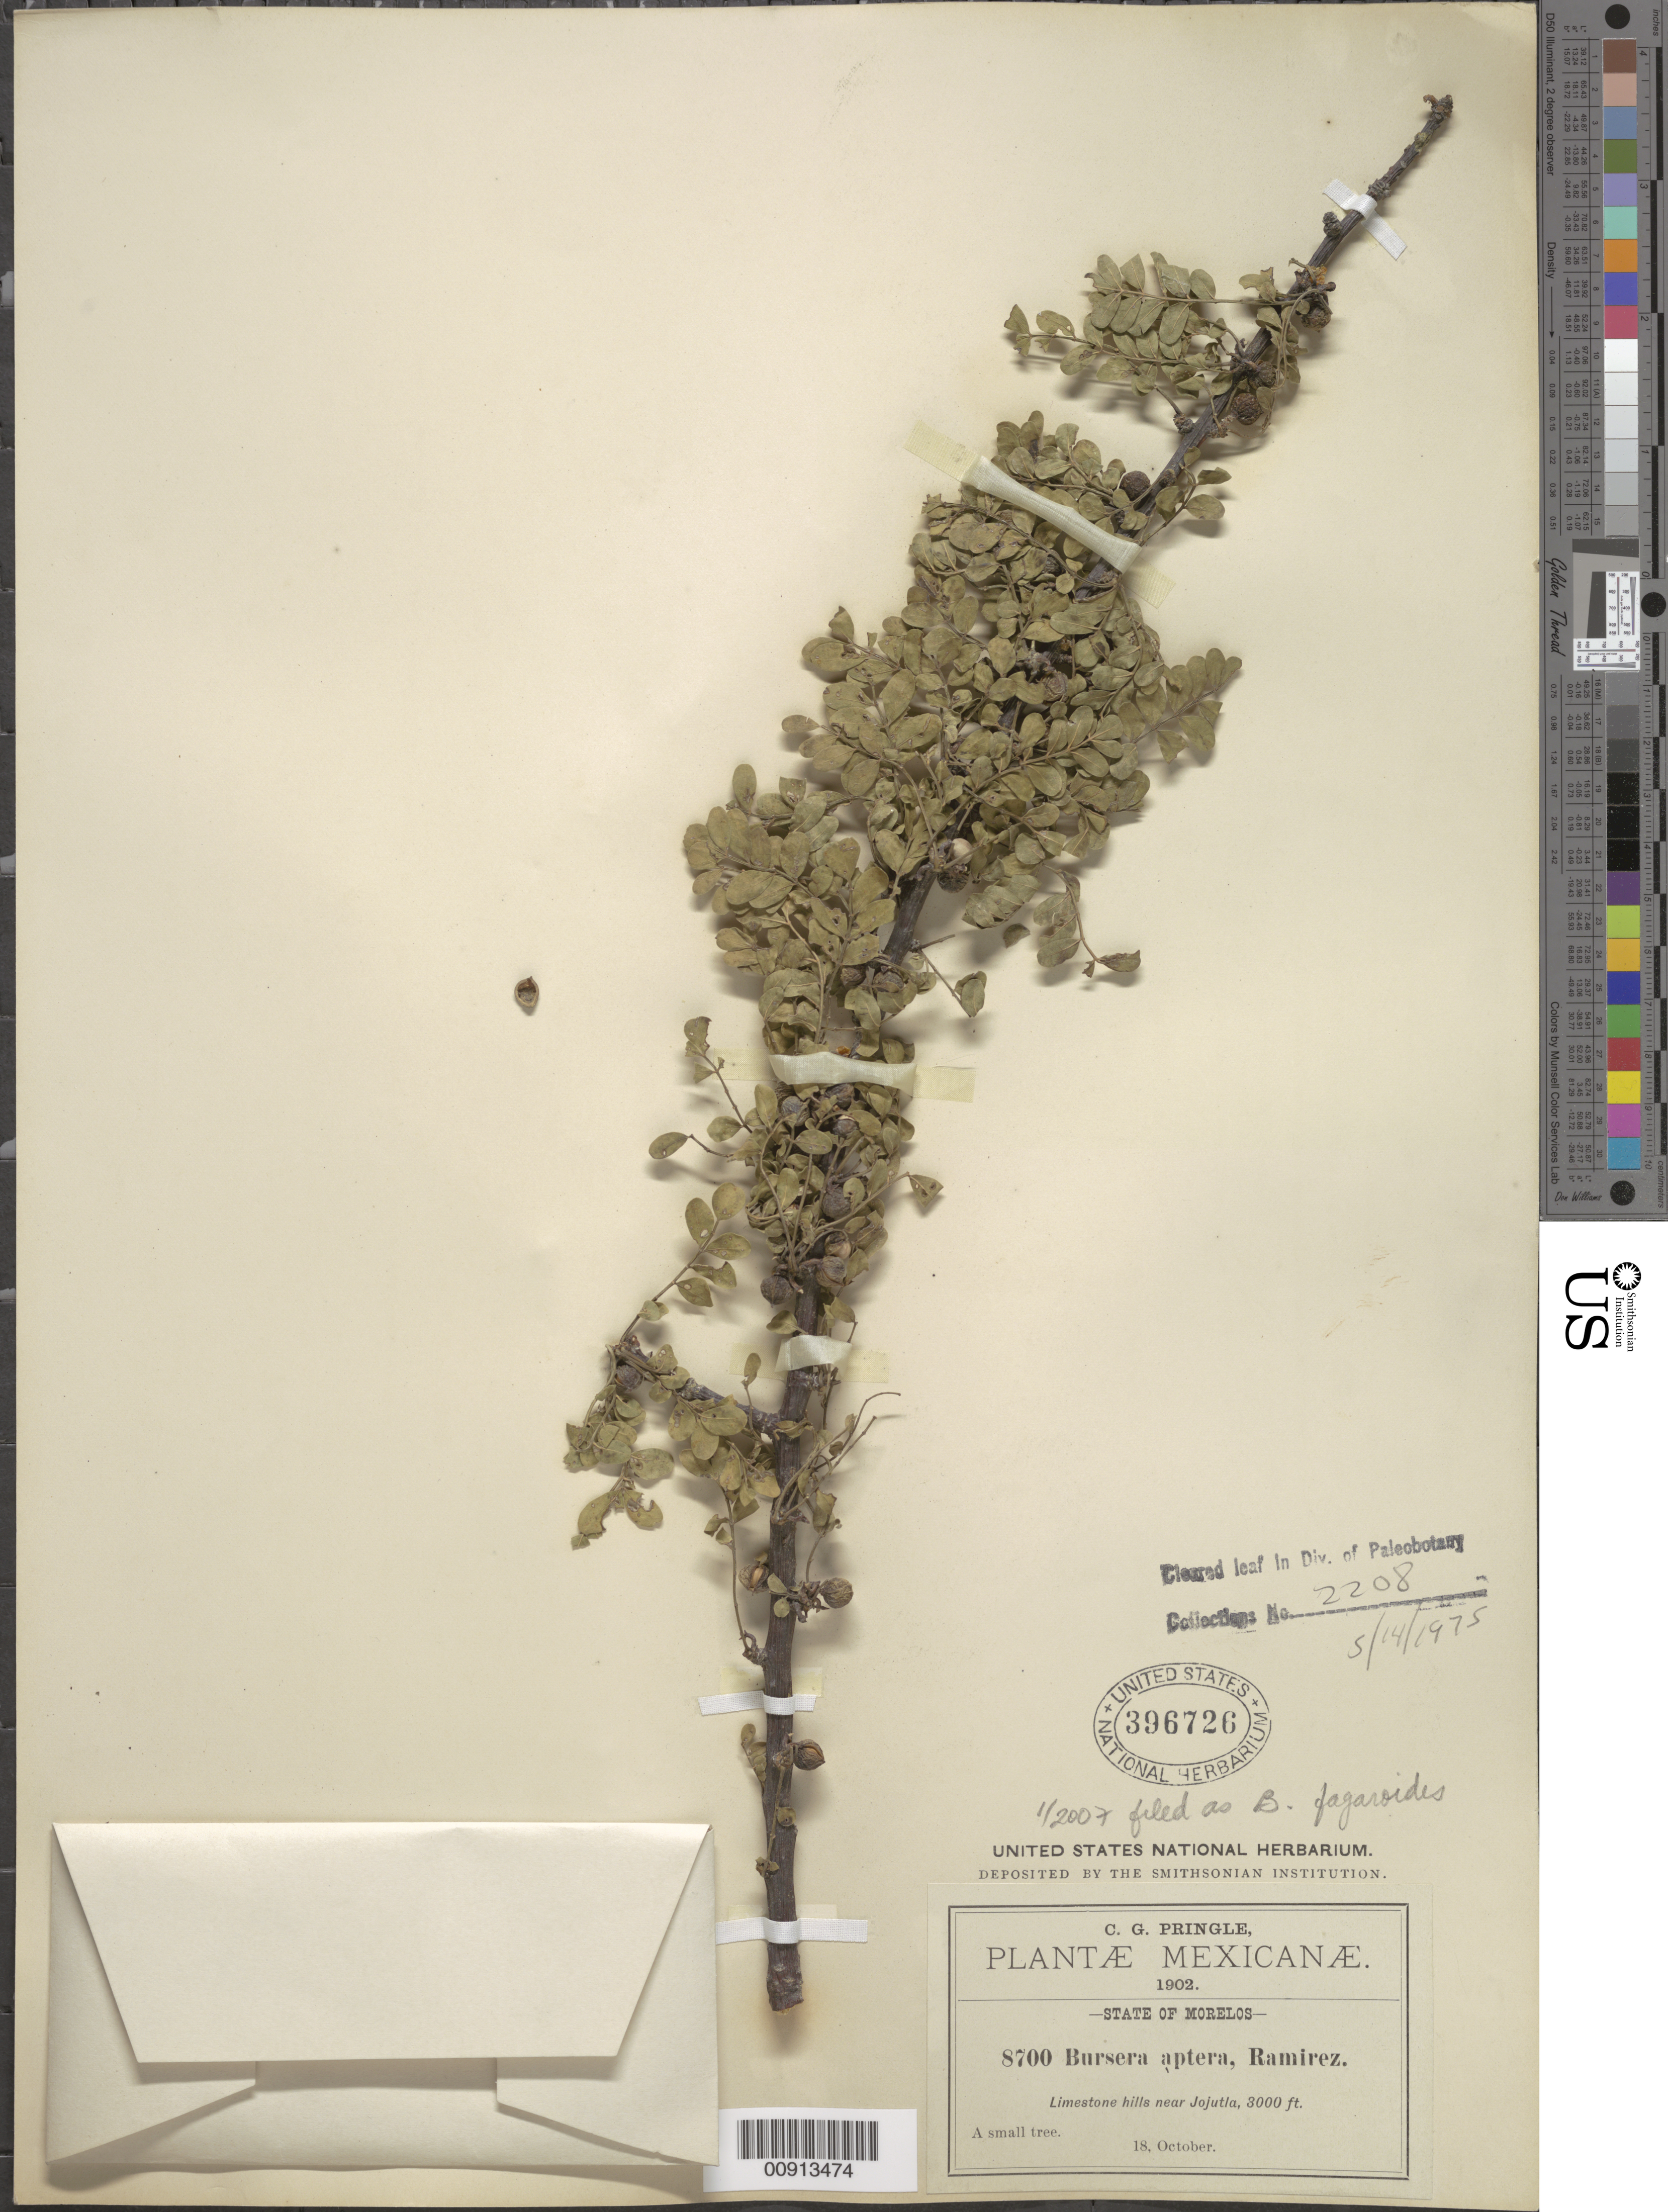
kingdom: Plantae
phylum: Tracheophyta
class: Magnoliopsida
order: Sapindales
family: Burseraceae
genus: Bursera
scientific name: Bursera inaguensis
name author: Britton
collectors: C. G. Pringle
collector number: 8700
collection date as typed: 18 Oct 1902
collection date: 1902-10-18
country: Mexico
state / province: Morelos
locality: Near Jojutla, State of Morelos.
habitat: Limestone hills.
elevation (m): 914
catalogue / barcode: US 396726